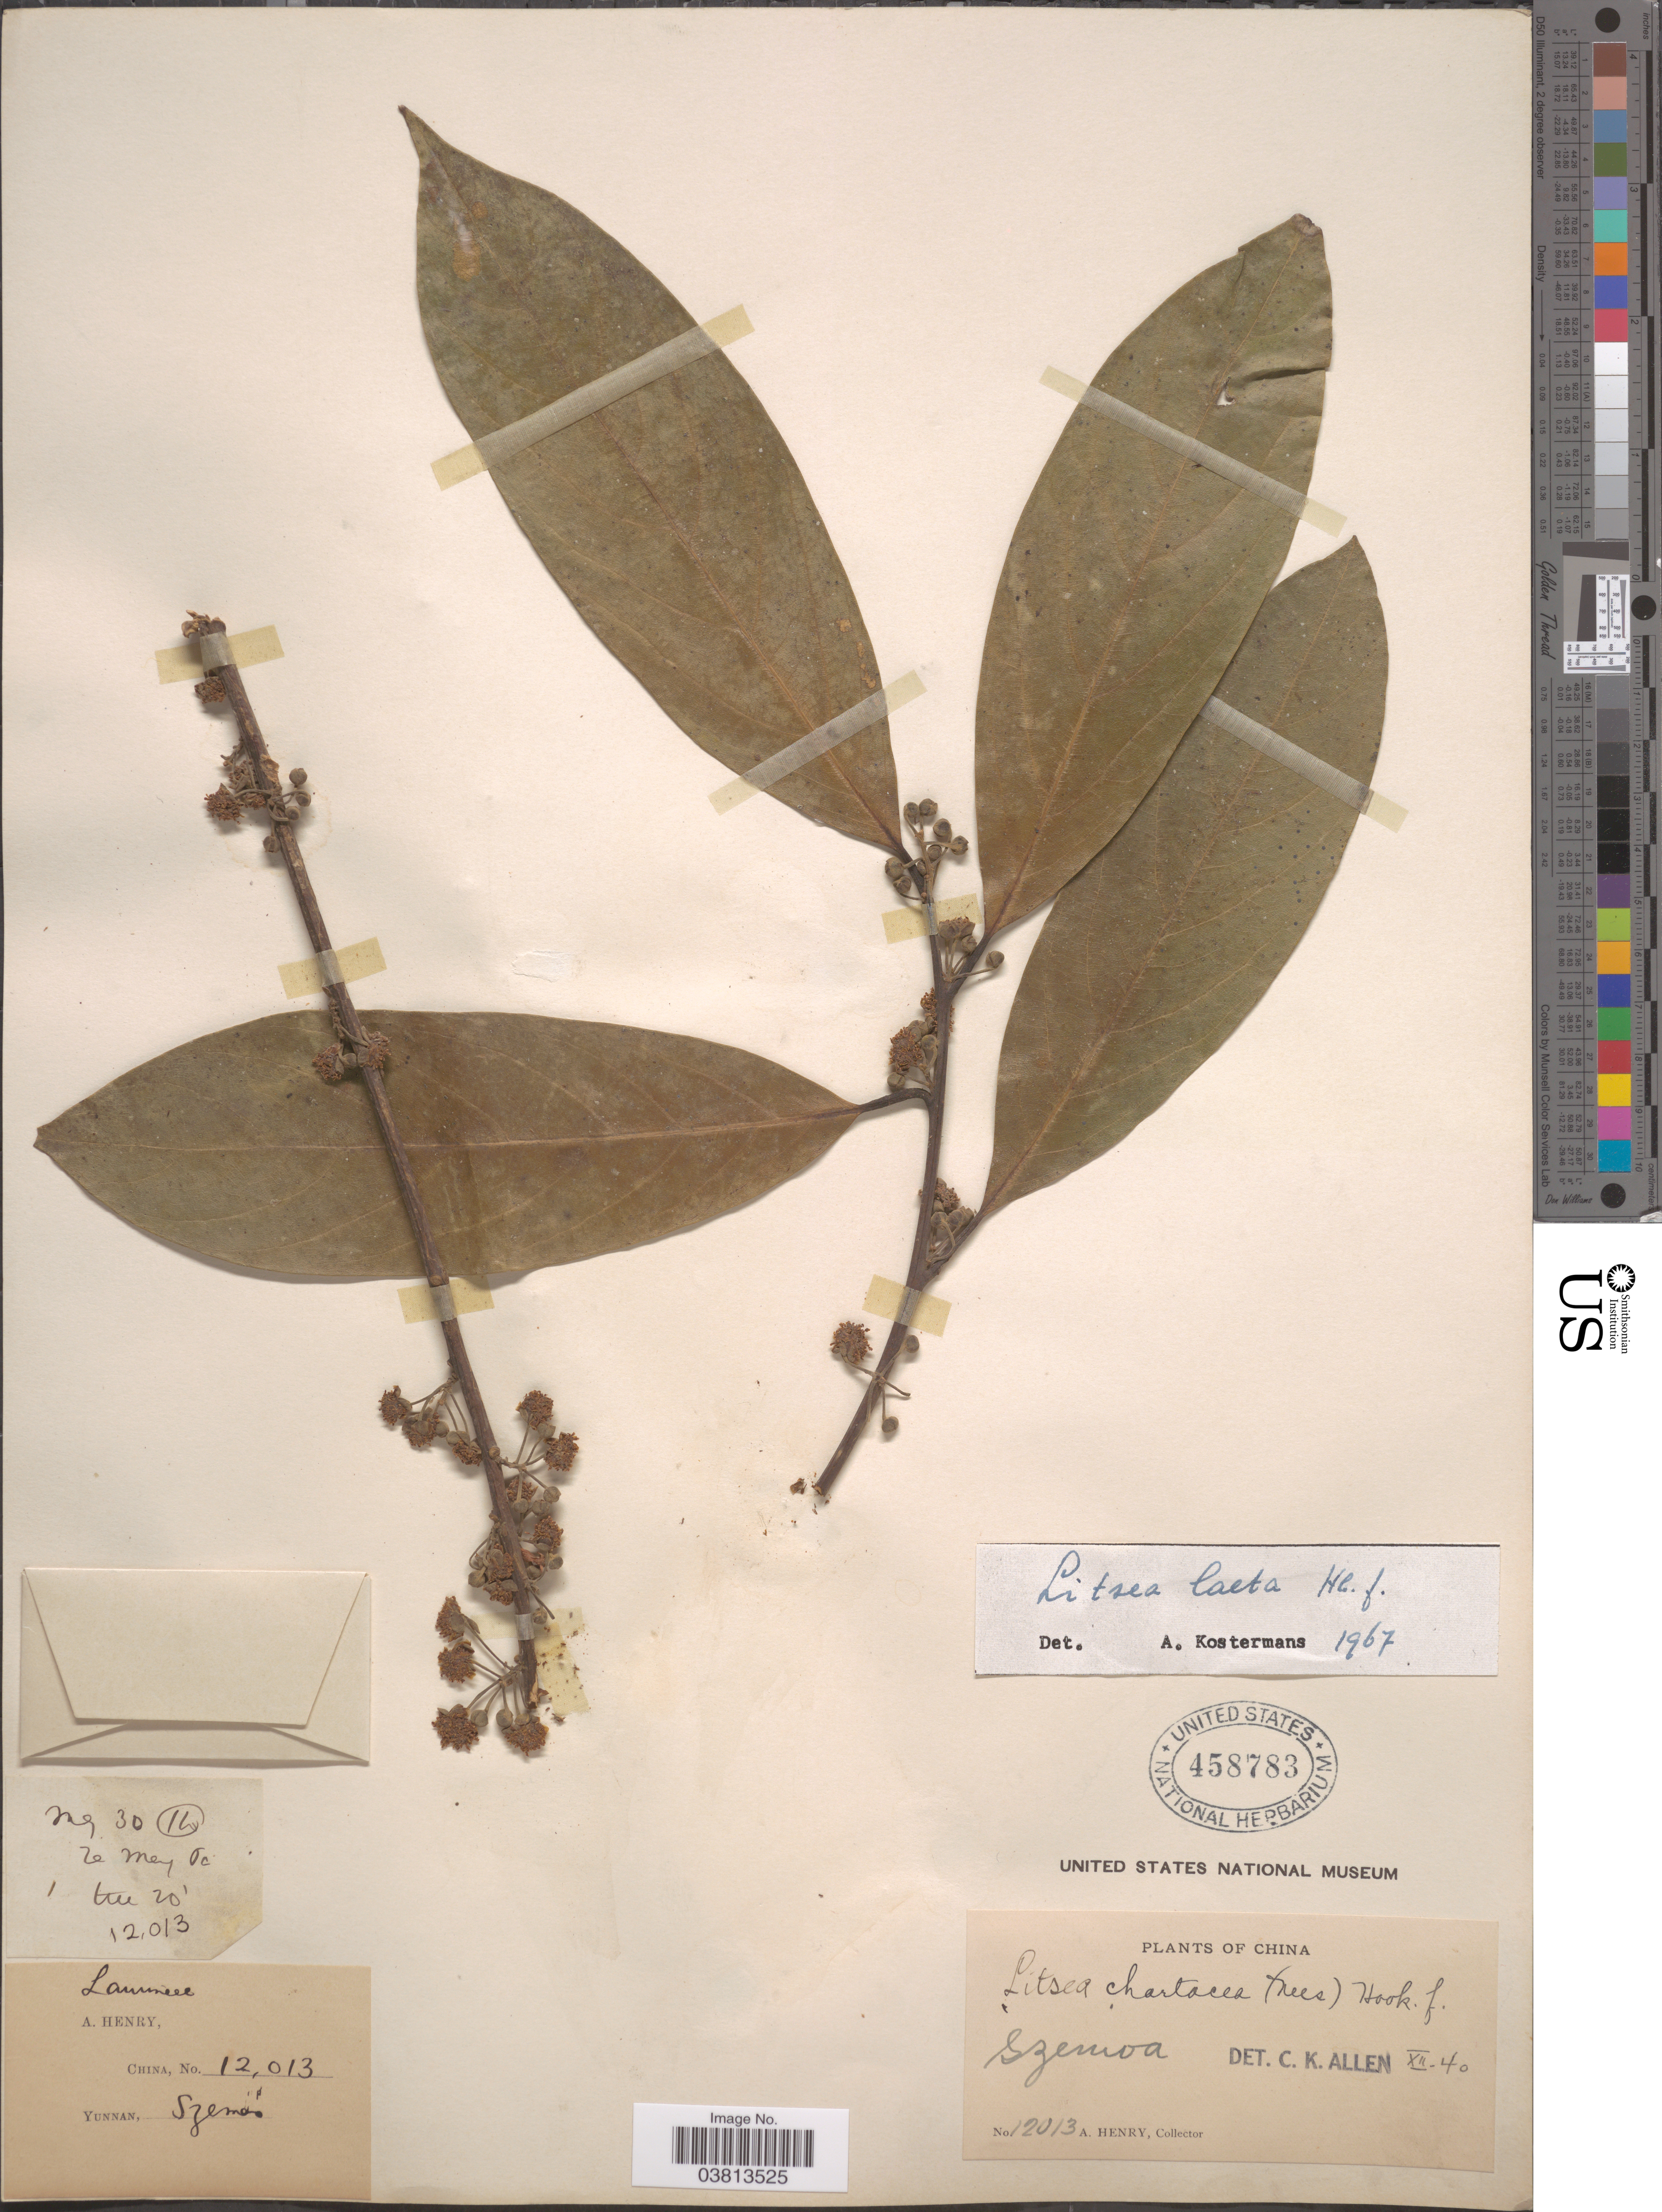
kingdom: Plantae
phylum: Tracheophyta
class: Magnoliopsida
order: Laurales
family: Lauraceae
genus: Litsea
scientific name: Litsea laeta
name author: (Wall. ex Nees) Hook. f.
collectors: A. Henry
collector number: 12013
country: China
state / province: Yunnan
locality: Szemoa.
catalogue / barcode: US 458783